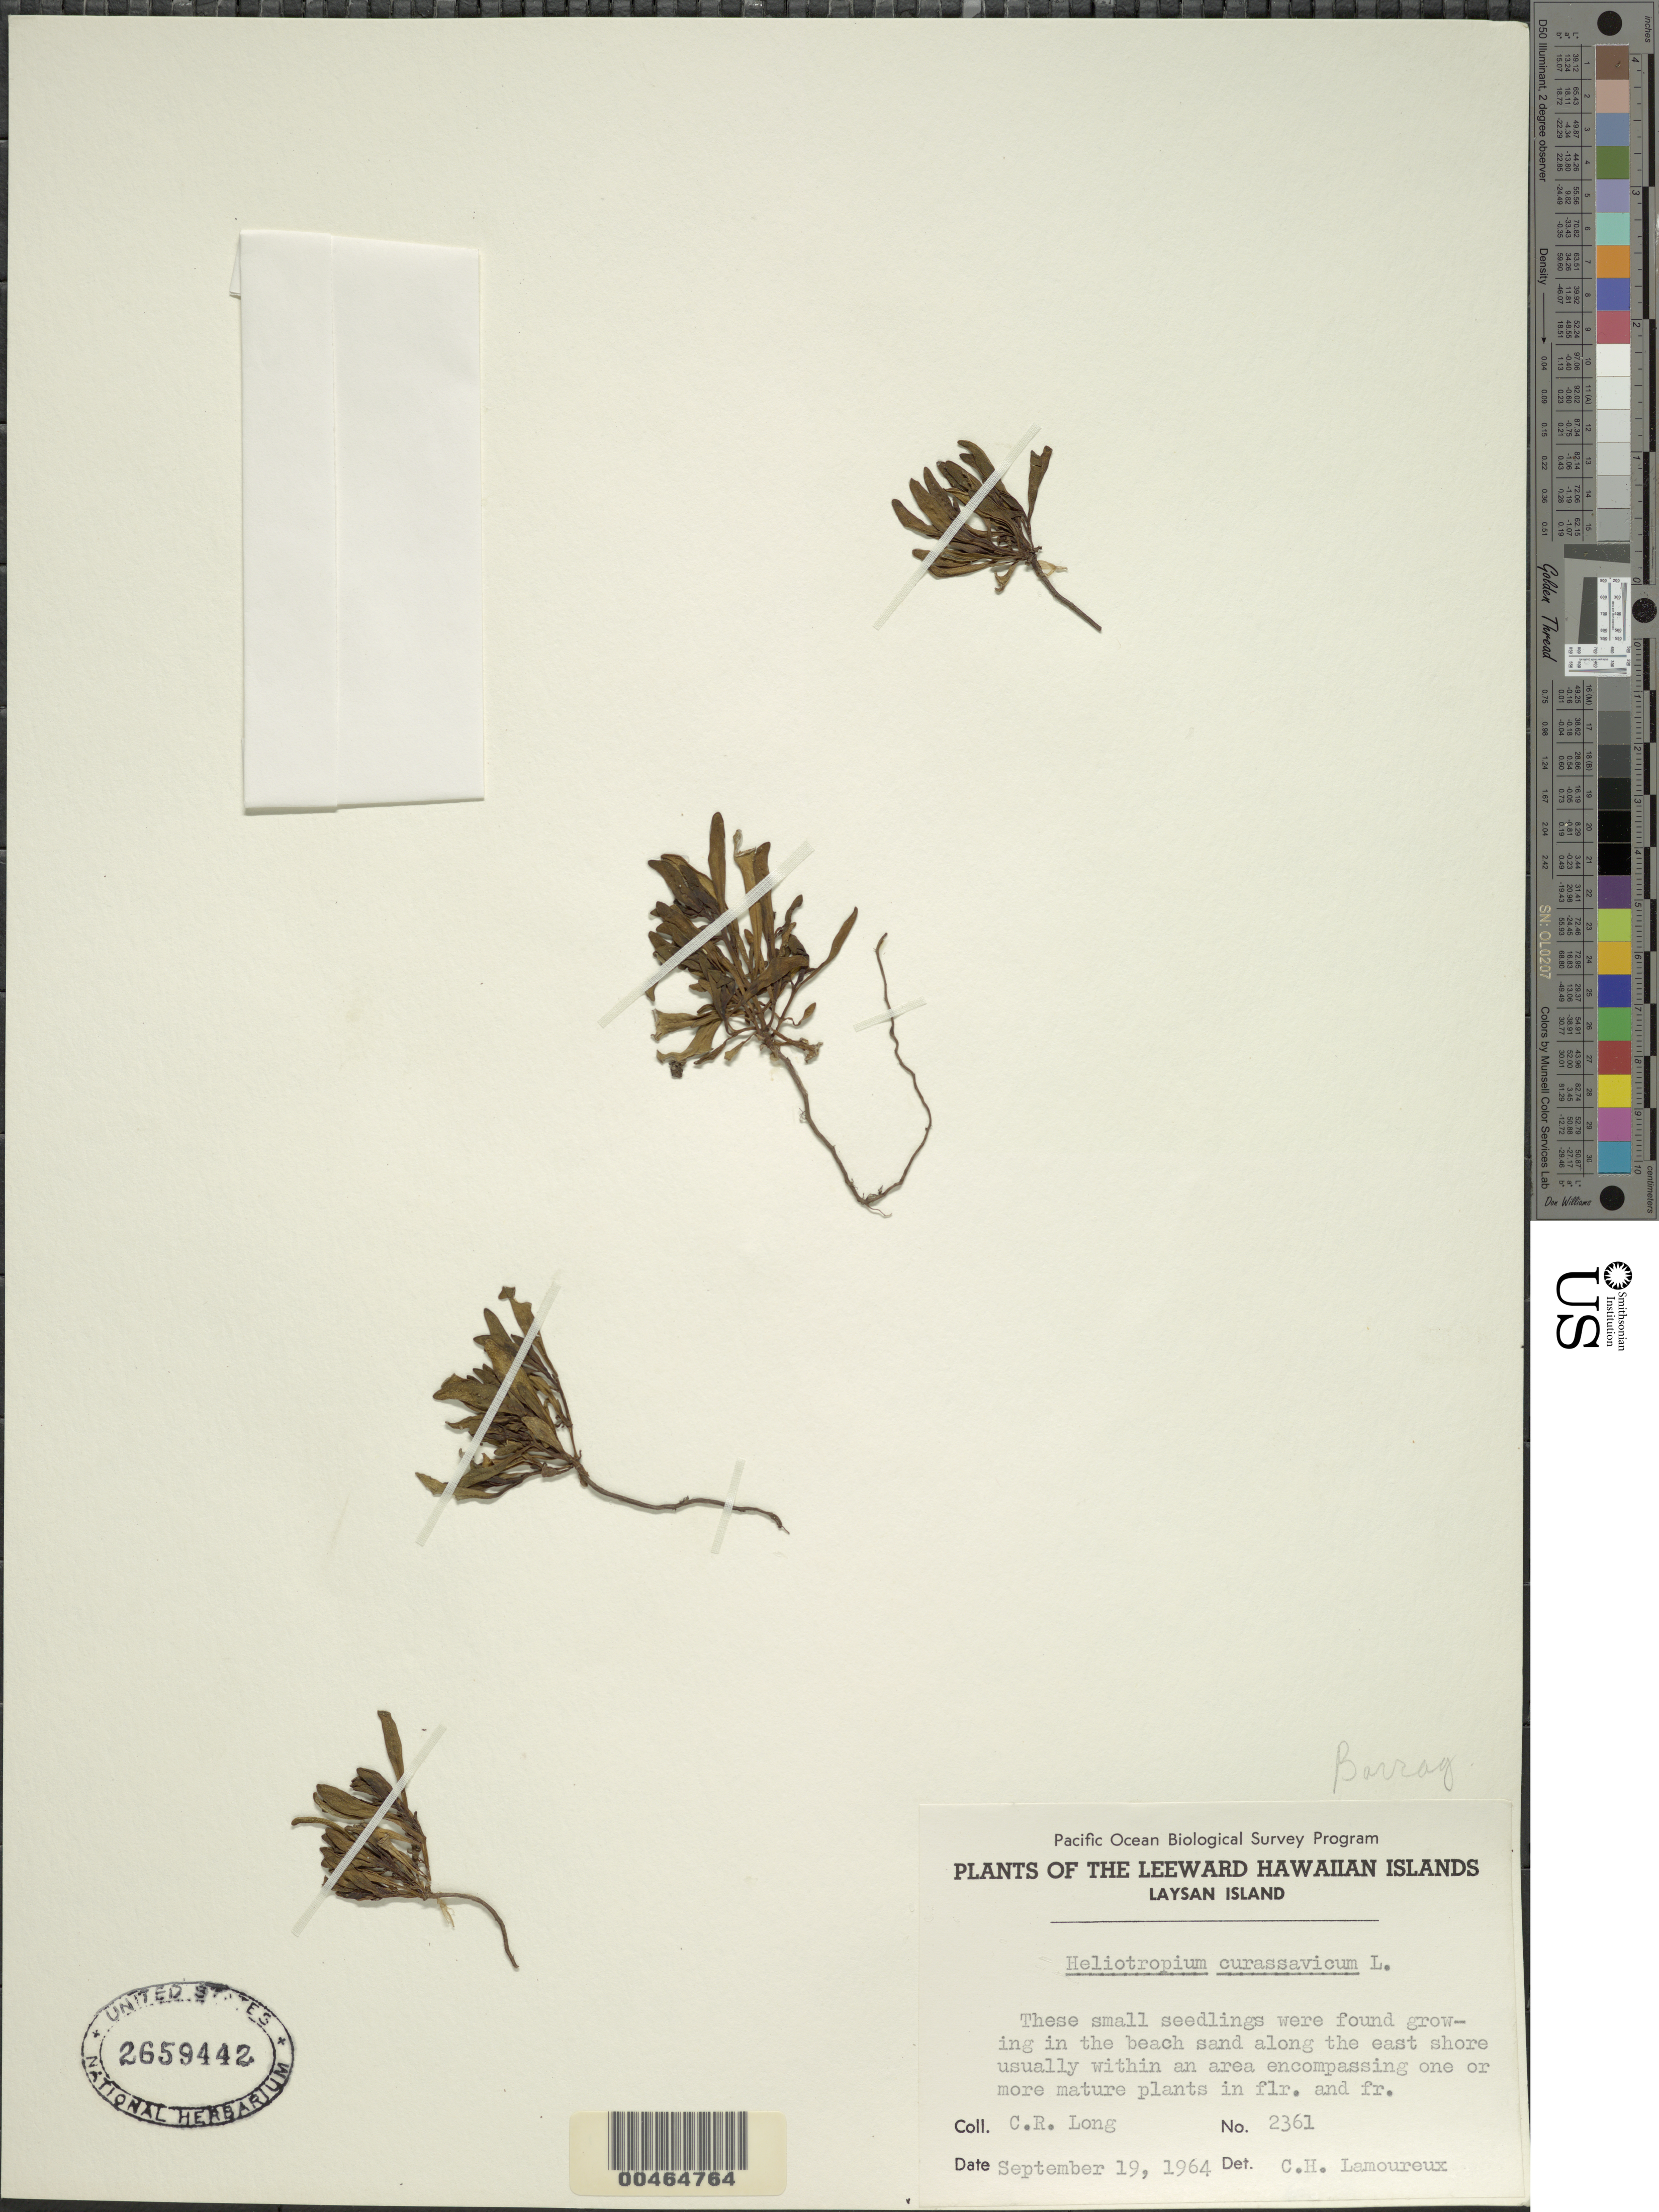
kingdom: Plantae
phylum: Tracheophyta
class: Magnoliopsida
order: Boraginales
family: Heliotropiaceae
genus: Heliotropium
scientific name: Heliotropium curassavicum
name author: L.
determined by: Lamoureux, C. H.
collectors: C. Long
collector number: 2361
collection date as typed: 19 Sep 1964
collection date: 1964-09-19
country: United States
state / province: Hawaii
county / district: Honolulu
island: Laysan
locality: E shore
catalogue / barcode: US 2659442